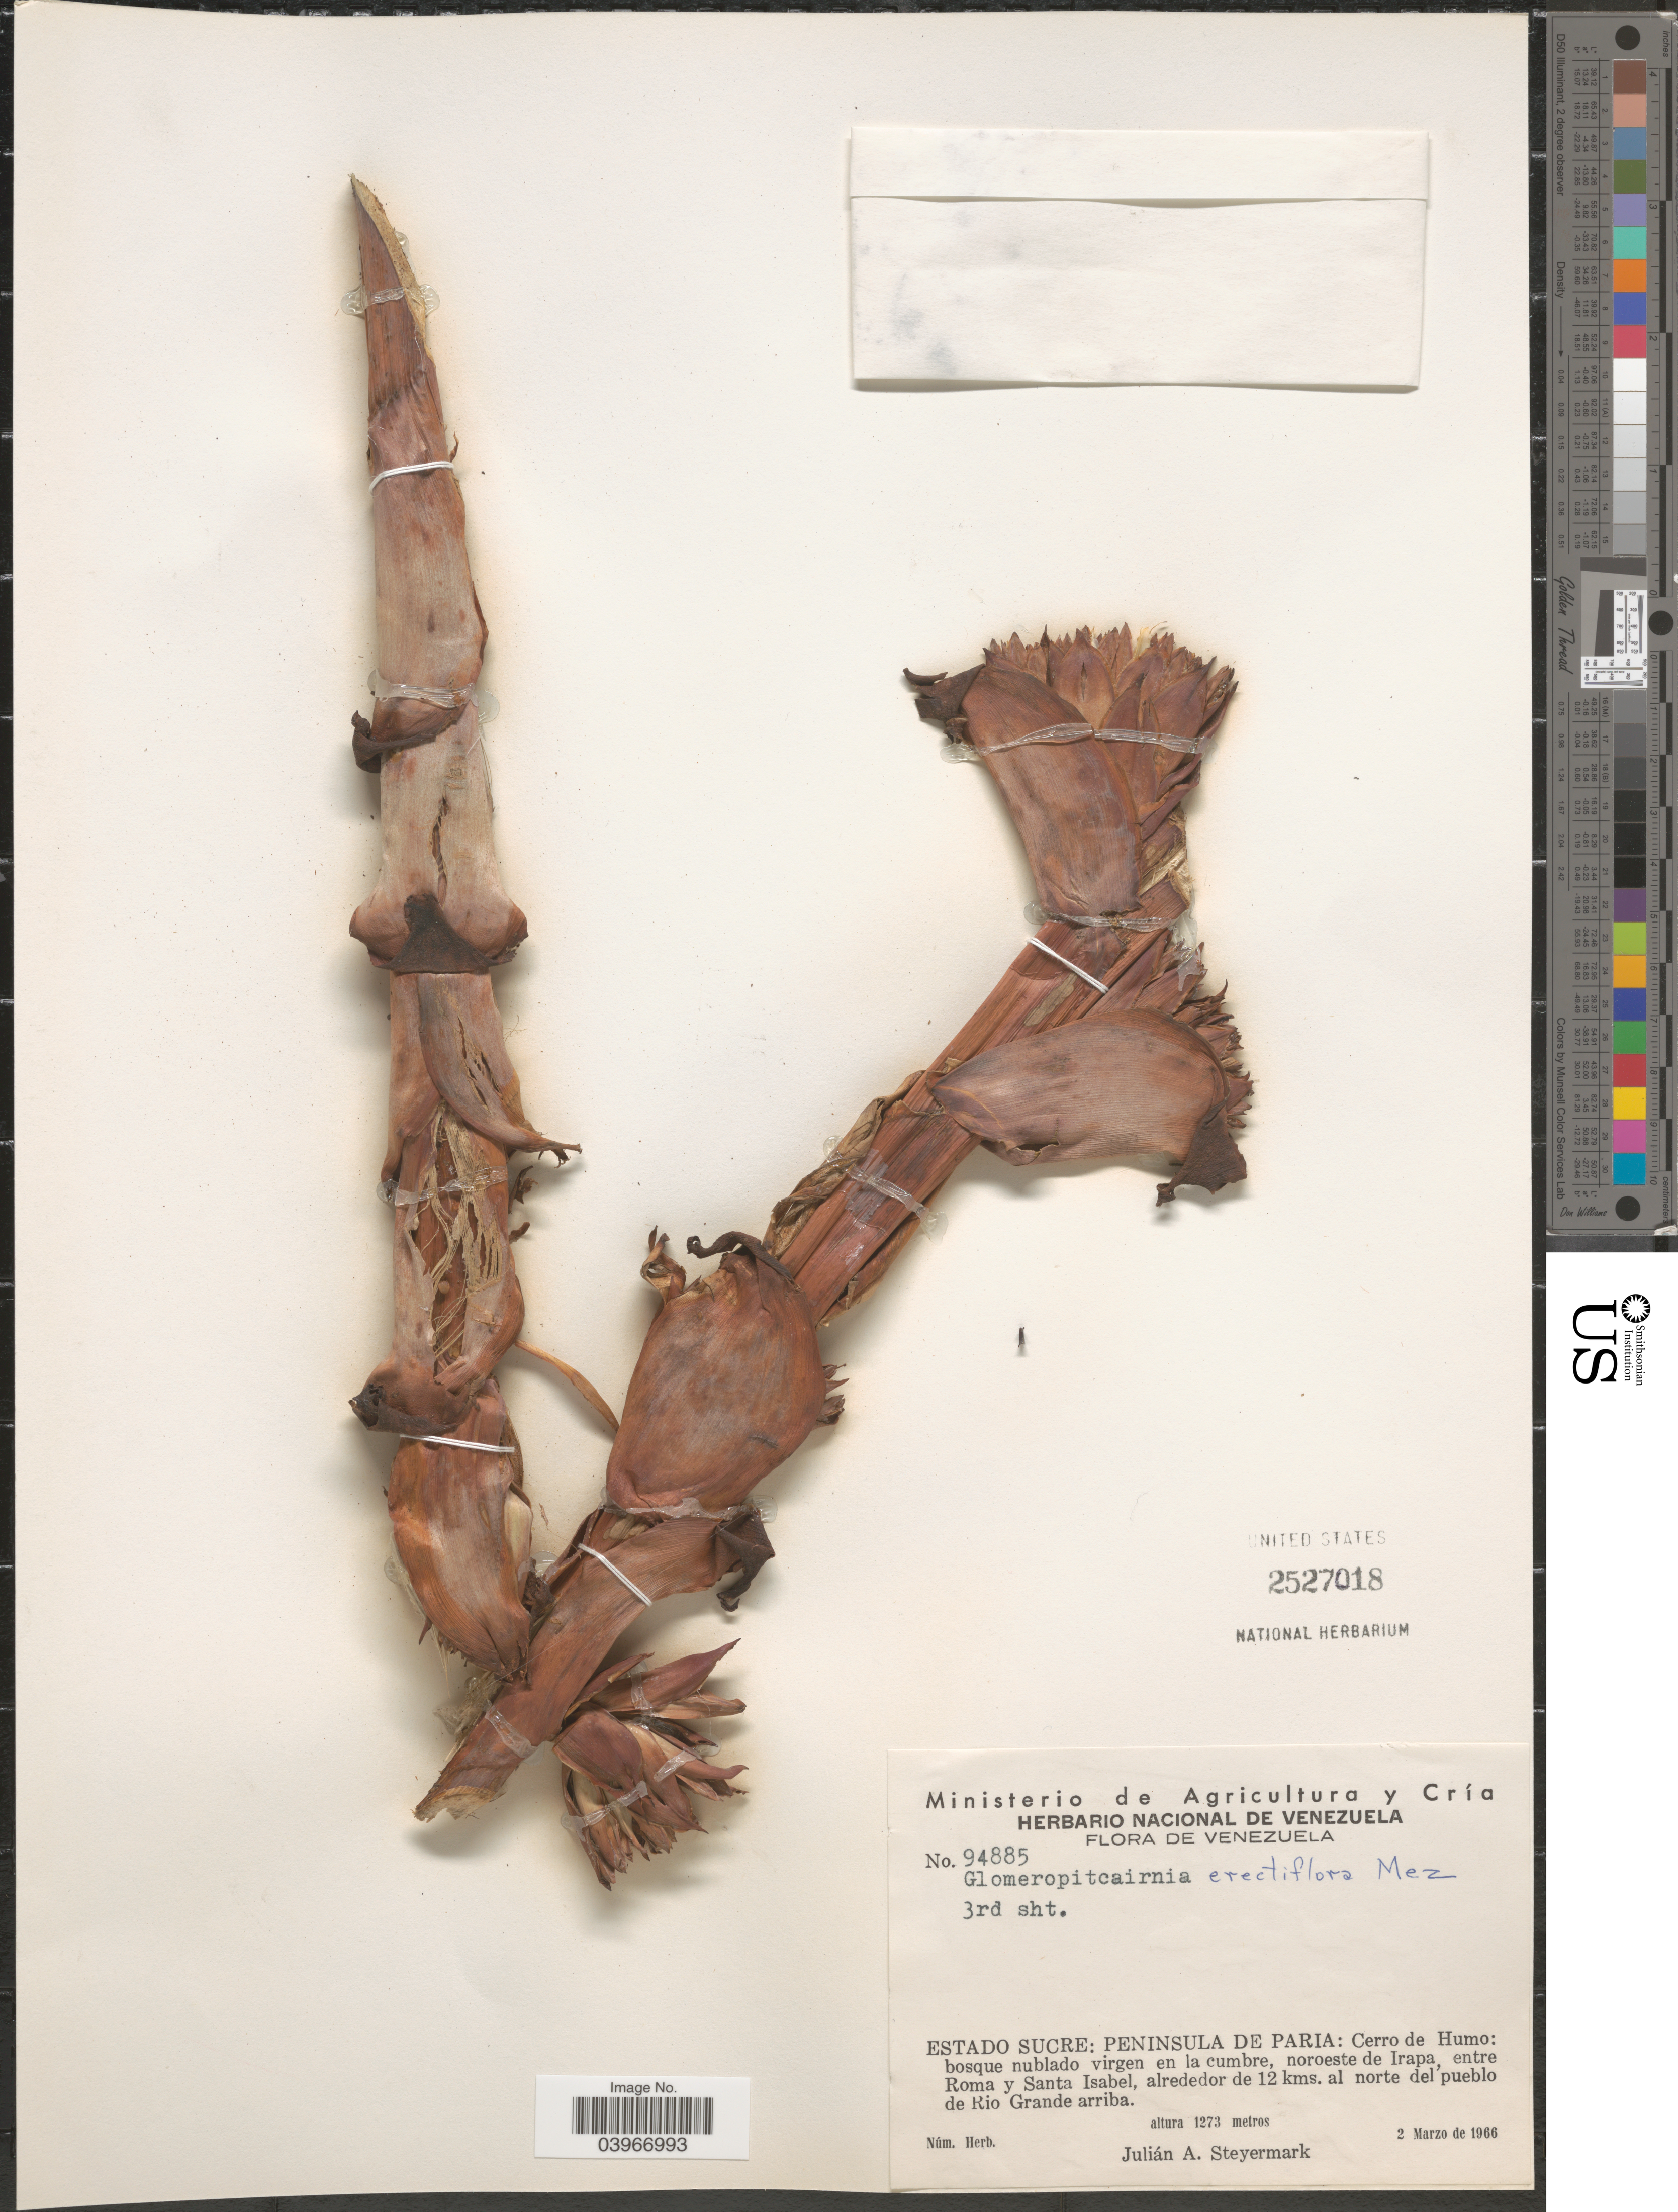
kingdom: Plantae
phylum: Tracheophyta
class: Liliopsida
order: Poales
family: Bromeliaceae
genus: Glomeropitcairnia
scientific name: Glomeropitcairnia erectiflora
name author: Mez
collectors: J. Steyermark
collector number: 94885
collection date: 1966-03-02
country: Venezuela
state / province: Sucre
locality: Peninsula de Paria: Cerro de Humo: bosque nublado virgen en la cumbre, noroeste de Irapa, entre Roma y Santa Isabel, alrededor de 12 kms. al norte del pueblo de Rio Grande arriba.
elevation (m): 1273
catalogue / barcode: US 2527018